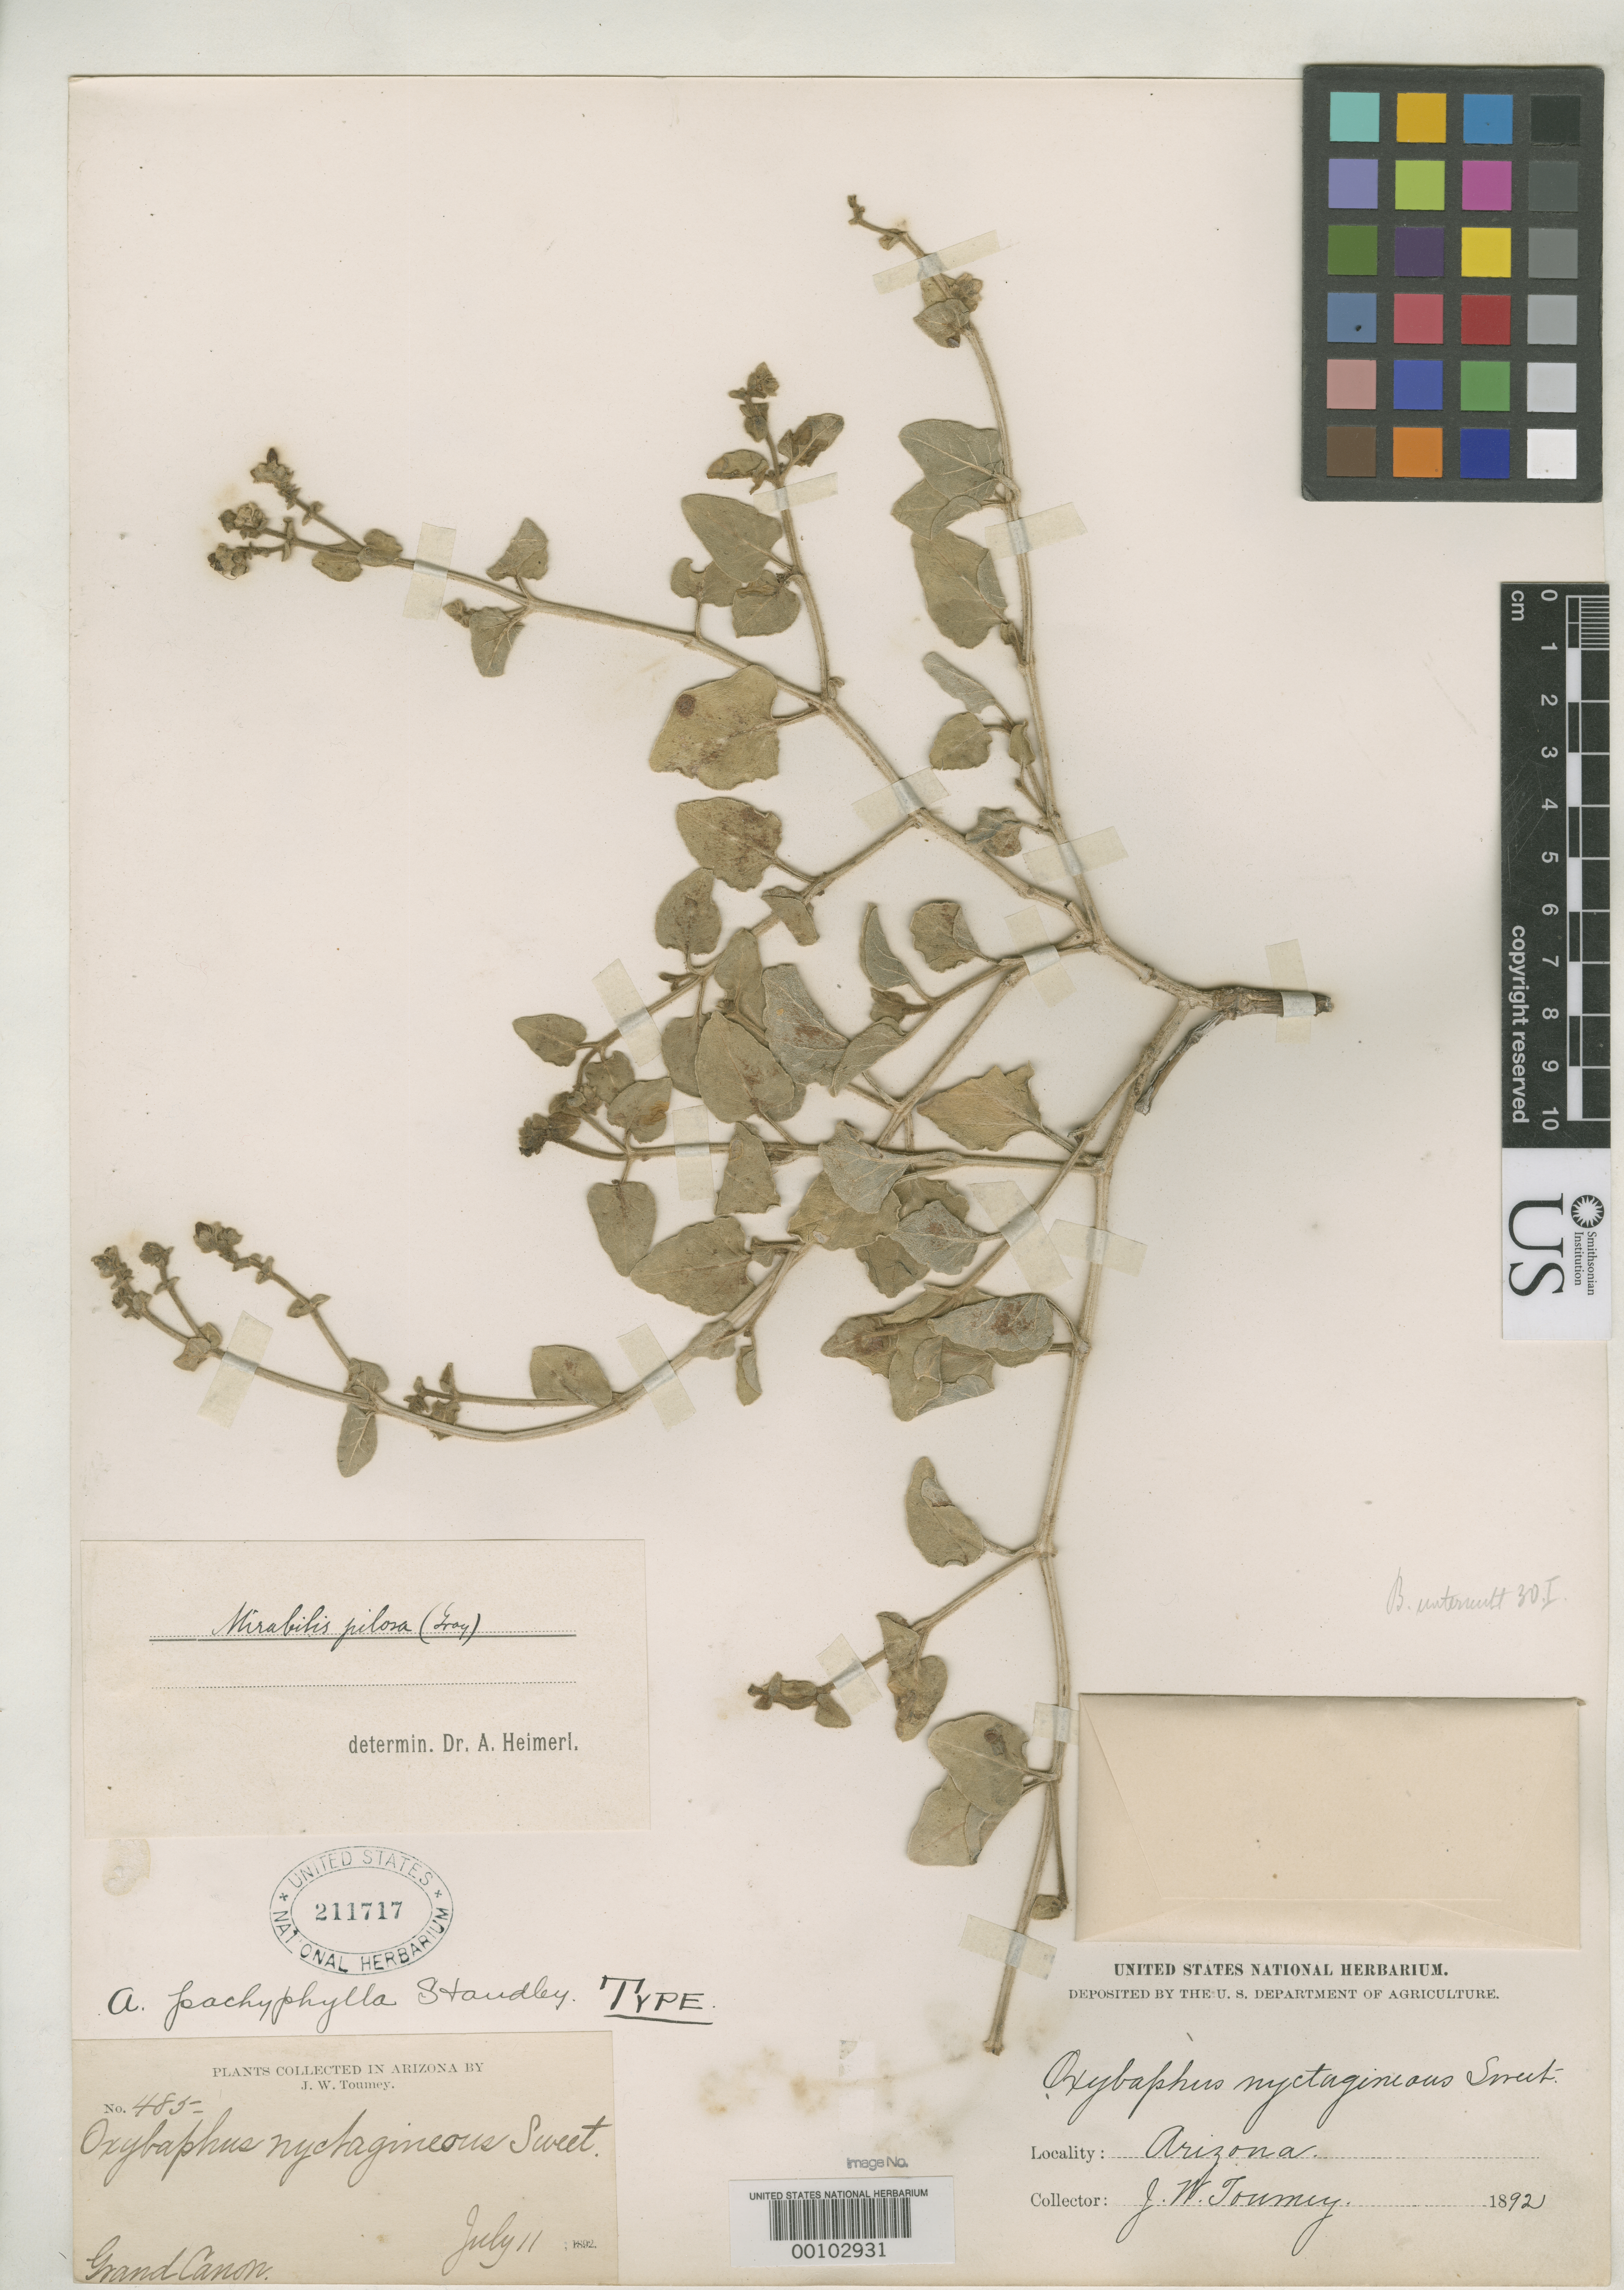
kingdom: Plantae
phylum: Tracheophyta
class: Magnoliopsida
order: Caryophyllales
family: Nyctaginaceae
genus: Allionia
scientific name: Allionia pachyphylla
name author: Standl.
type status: Holotype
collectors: J. W. Toumey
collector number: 485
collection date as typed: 11 Jul 1892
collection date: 1892-07-11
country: United States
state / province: Arizona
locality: Grand Canyon.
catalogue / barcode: US 211717